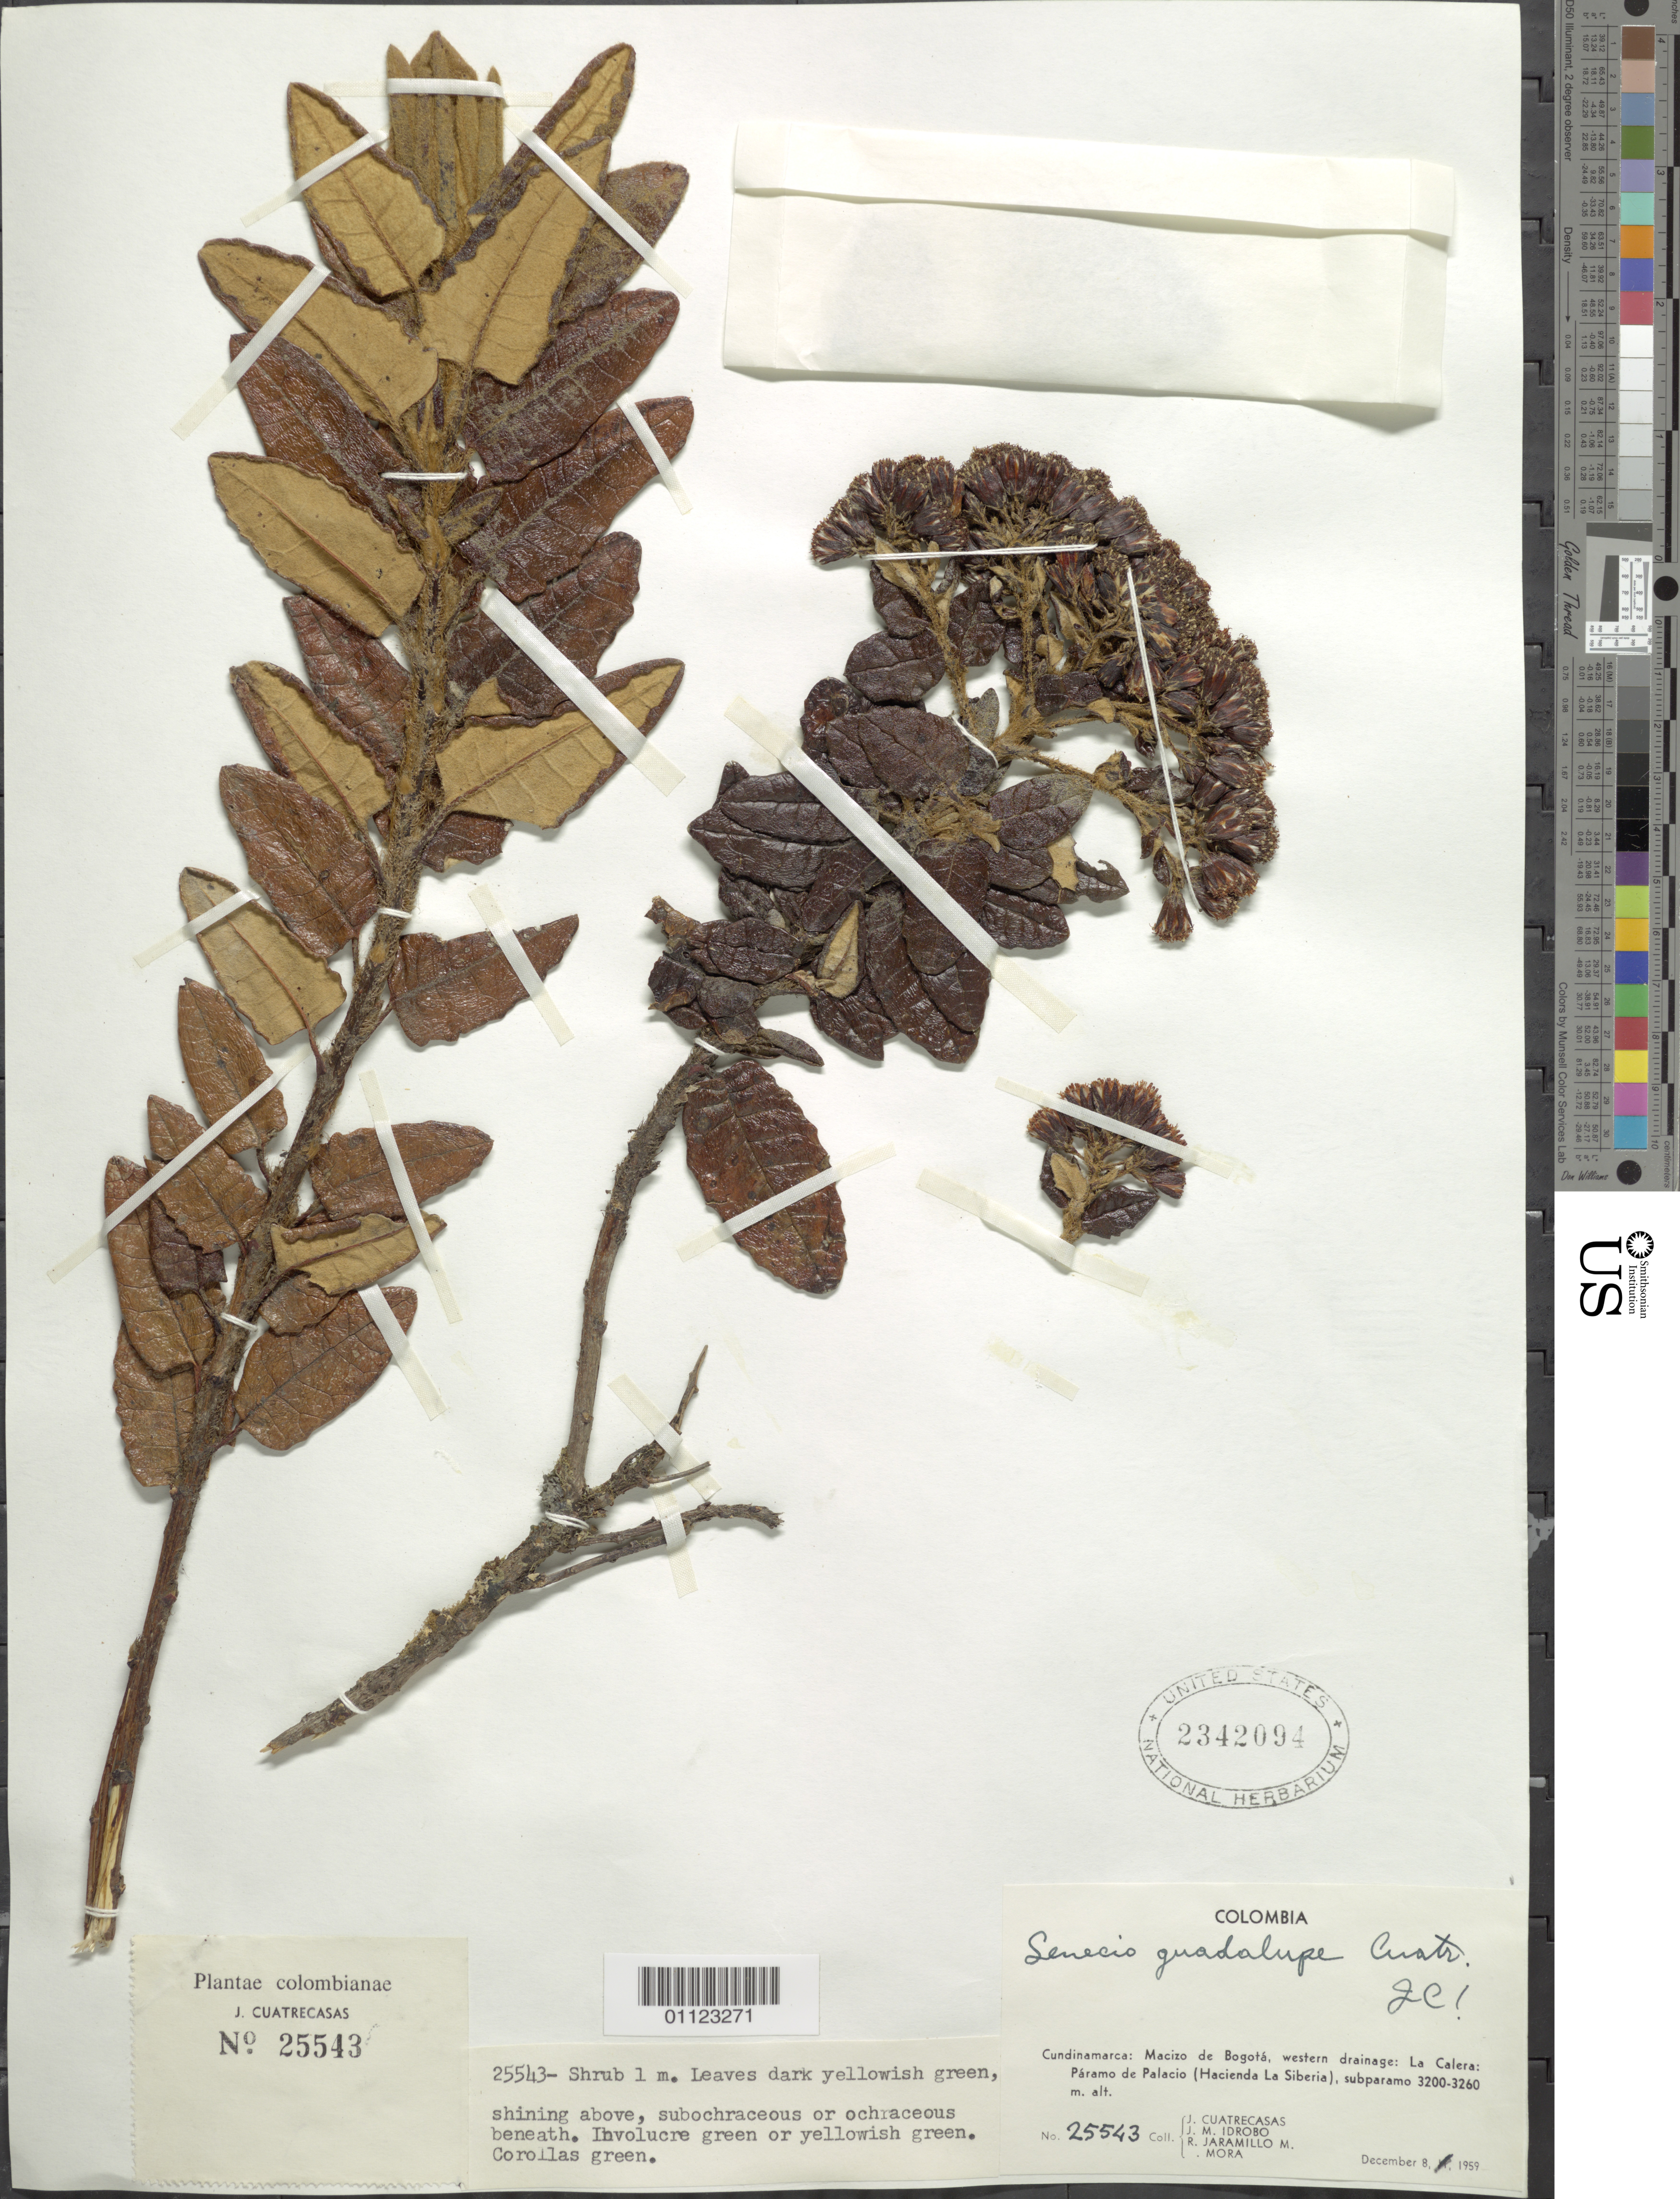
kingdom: Plantae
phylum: Tracheophyta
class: Magnoliopsida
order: Asterales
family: Asteraceae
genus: Pentacalia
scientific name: Pentacalia guadalupe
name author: (Cuatrec.) Cuatrec.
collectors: J. Cuatrecasas, J. M. Idrobo, R. Jaramillo M. & L. Mora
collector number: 25543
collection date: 1959-12-08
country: Colombia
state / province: Cundinamarca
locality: Macizo de Bogota, western drainage: La Calera: Paramo de Palacio (Hacienda La Siberia), subparamo.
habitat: Subparamo.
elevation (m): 3200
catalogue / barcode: US 2342094